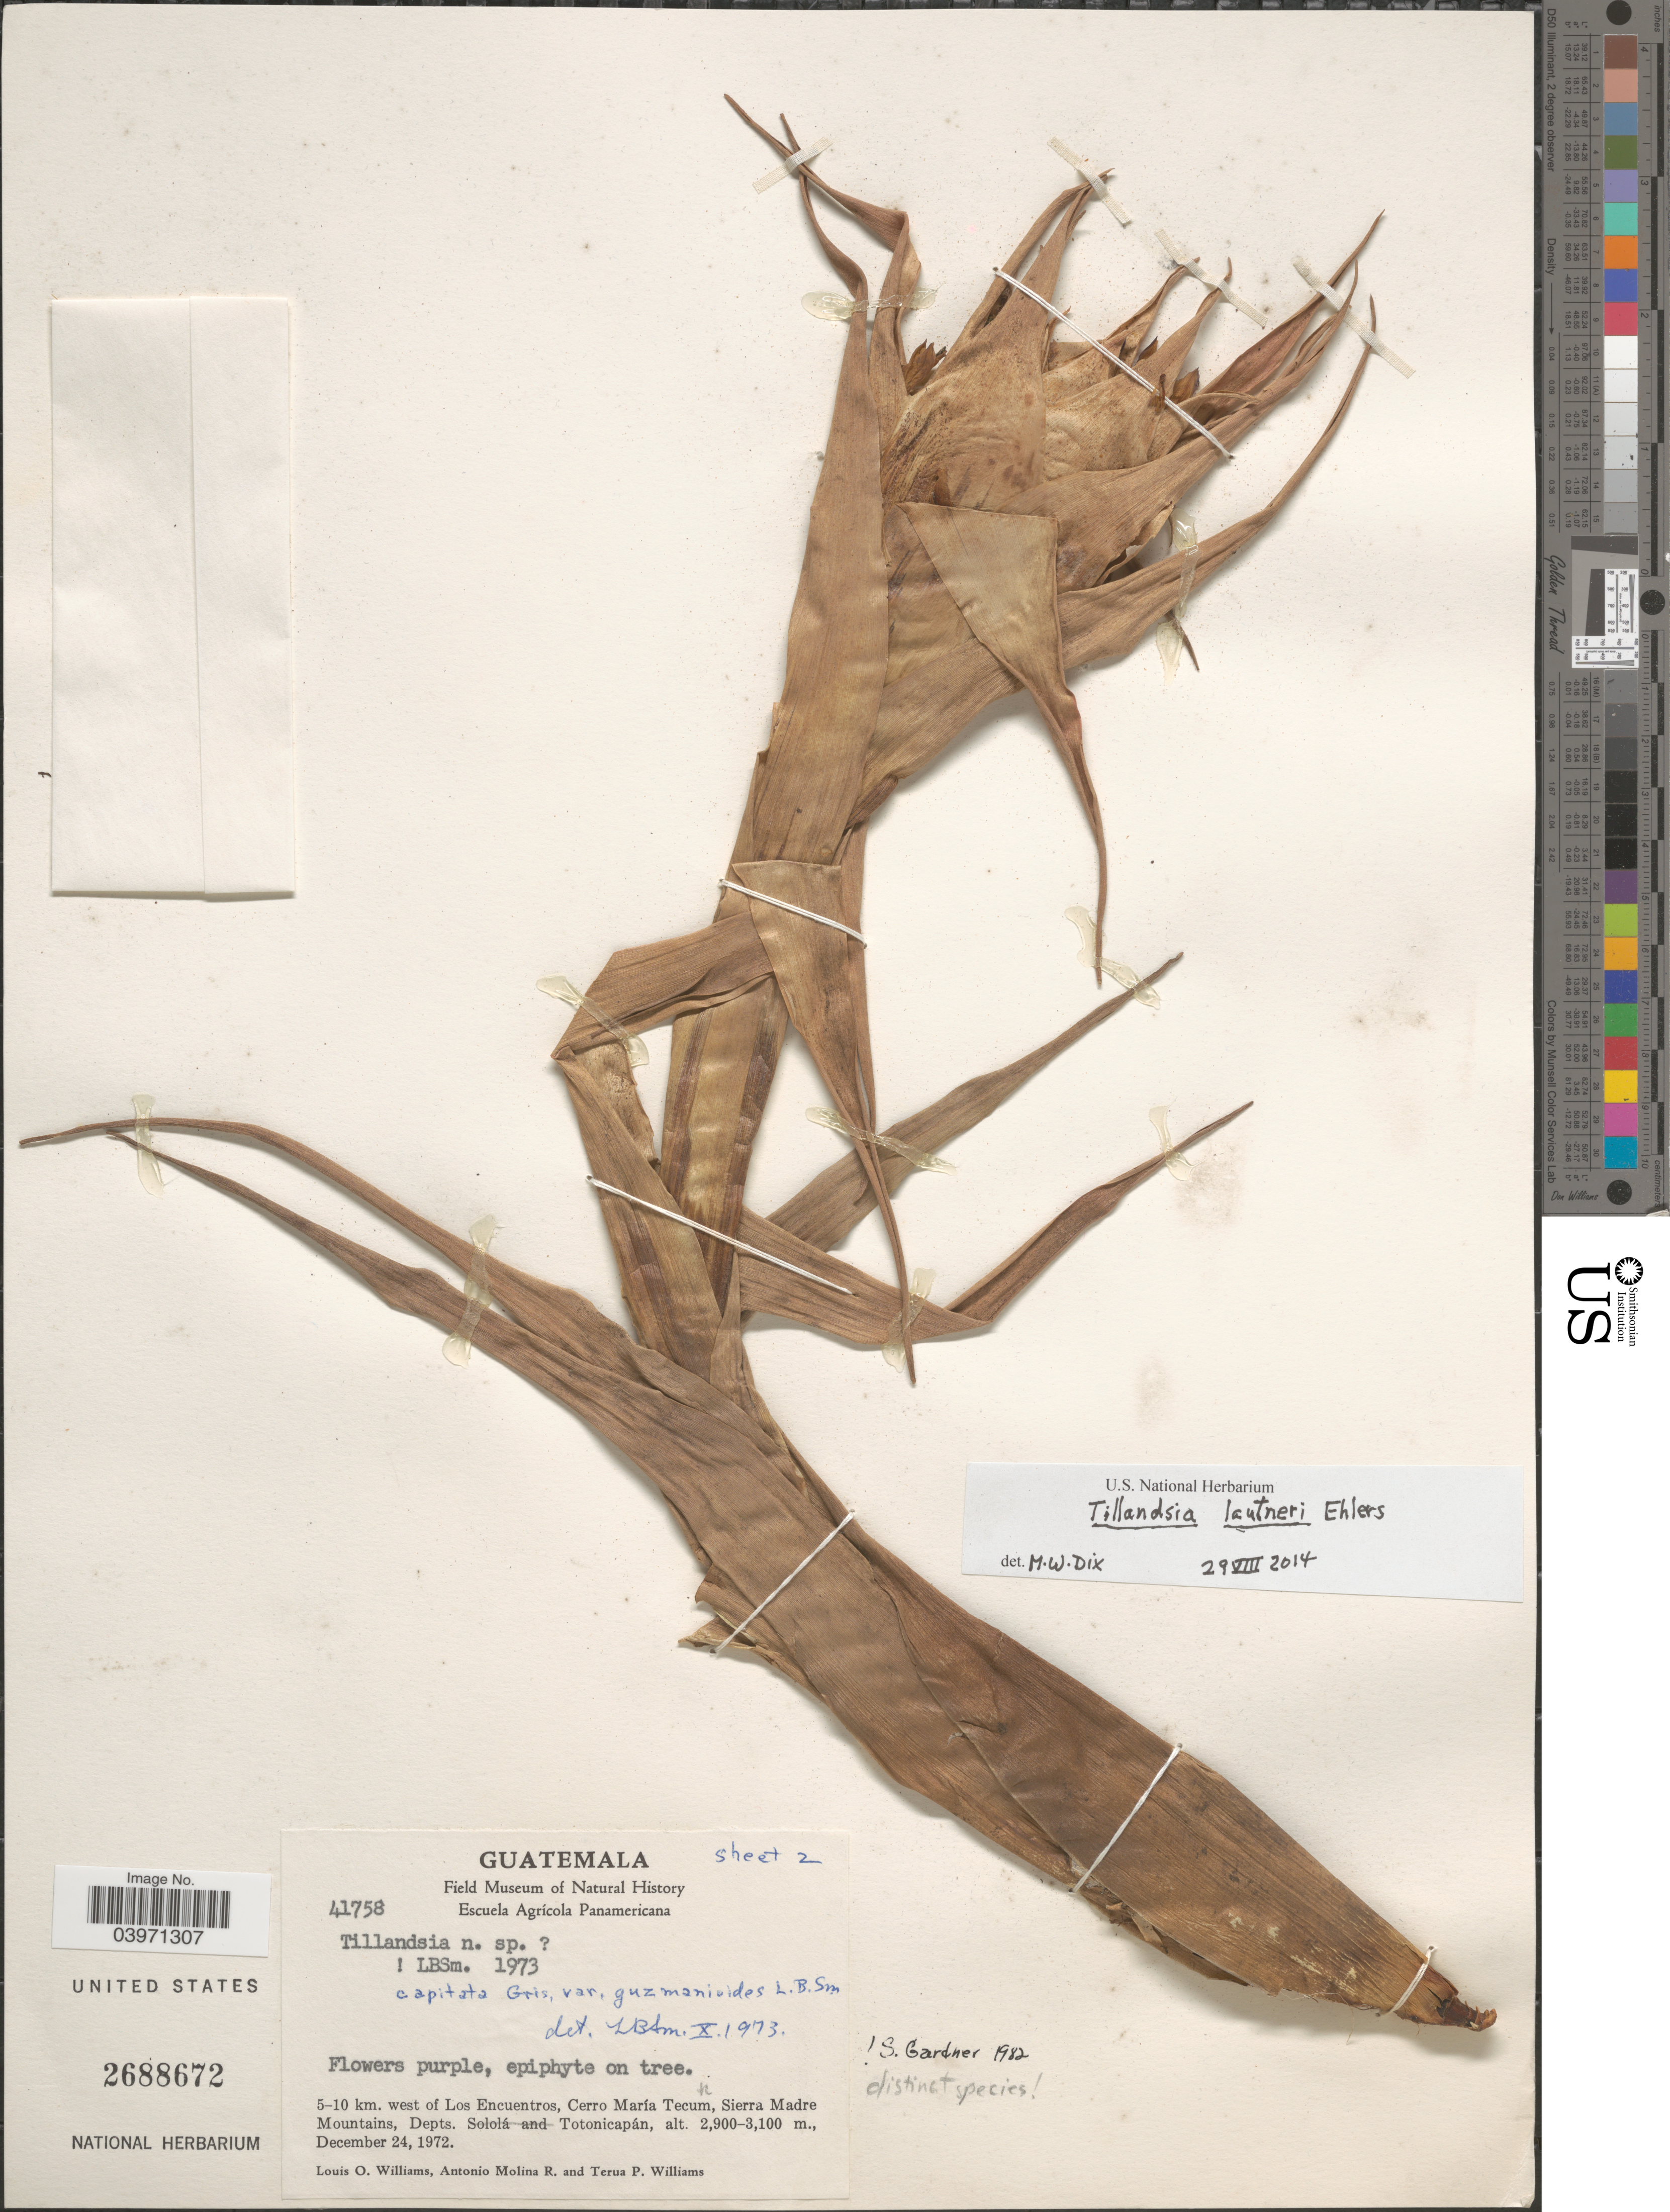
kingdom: Plantae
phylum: Tracheophyta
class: Liliopsida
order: Poales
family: Bromeliaceae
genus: Tillandsia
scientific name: Tillandsia lautneri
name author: Ehlers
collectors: L. O. Williams, A. Molina R. & T. Williams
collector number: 41758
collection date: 1972-12-24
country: Guatemala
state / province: Totonicapan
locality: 5-10 km. west of Los Encuentros, Cerro María Tecum, Sierra Madre Mountains, Depts. Totonicapán.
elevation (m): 2900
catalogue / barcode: US 2688672